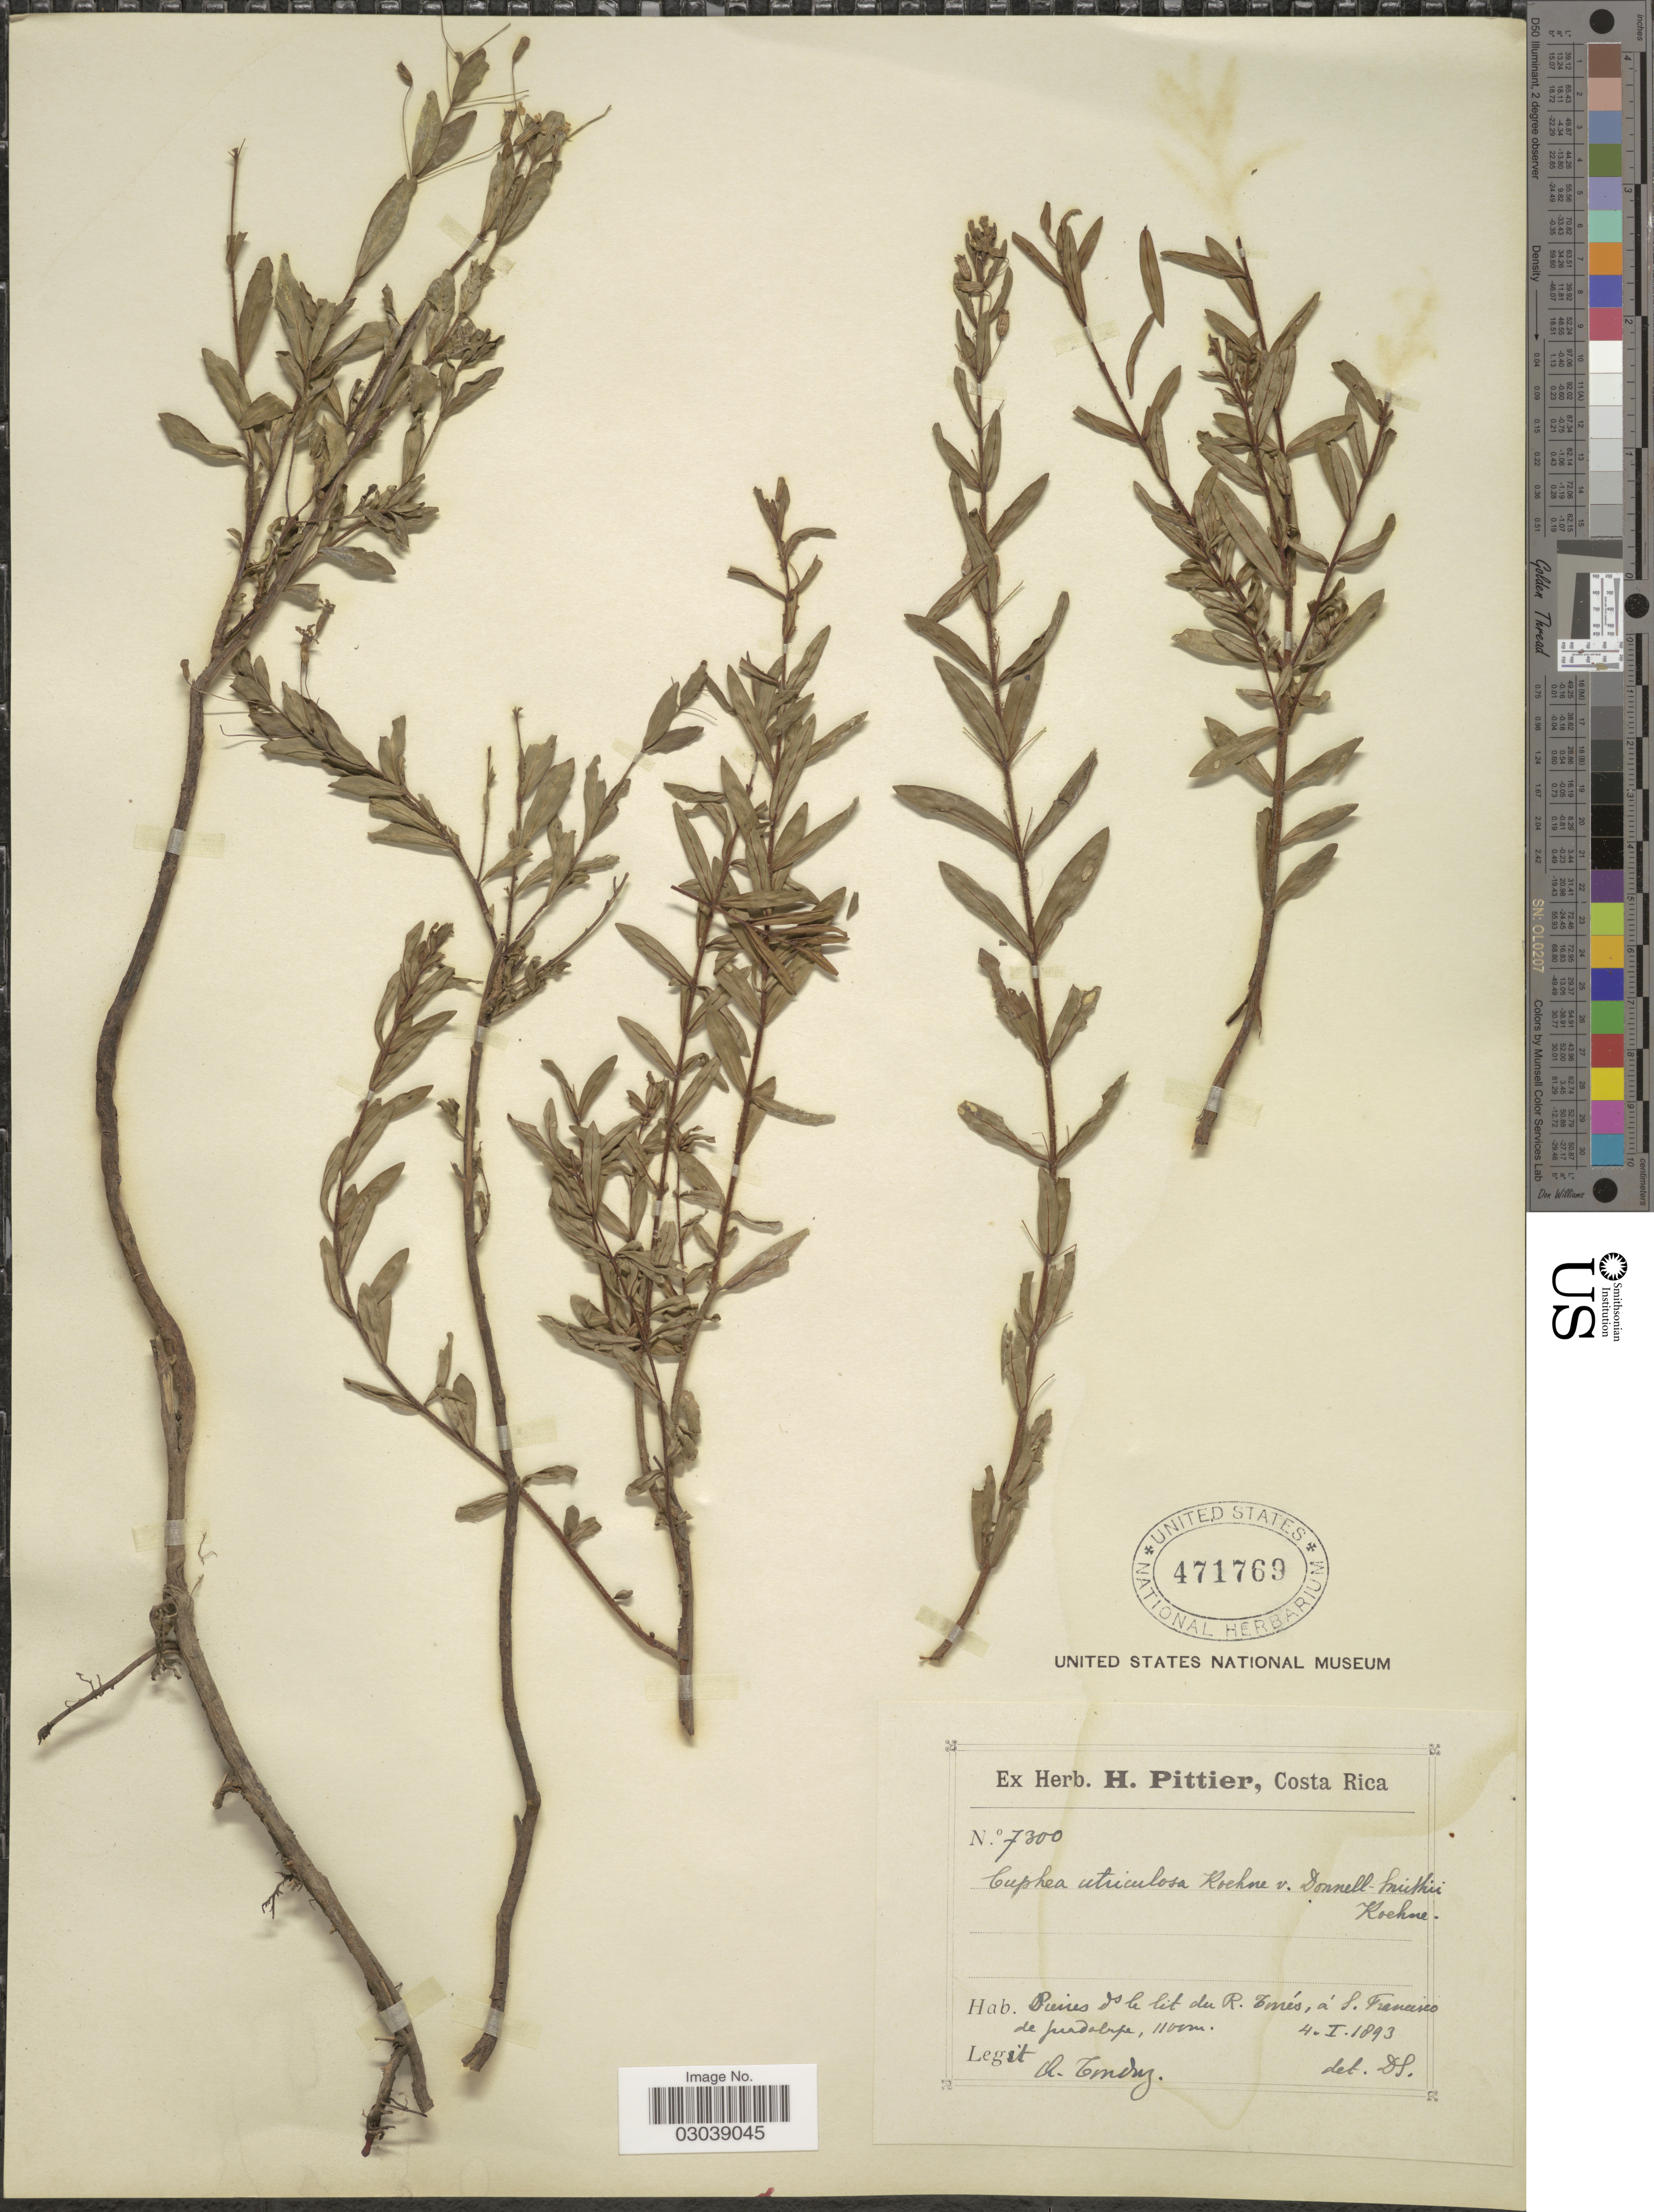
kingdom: Plantae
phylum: Tracheophyta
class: Magnoliopsida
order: Myrtales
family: Lythraceae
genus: Cuphea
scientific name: Cuphea utriculosa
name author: Koehne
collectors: A. Tonduz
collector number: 7300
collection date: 1893-01-04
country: Costa Rica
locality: Pierres des lit du R. Torrés, á S. Francisco de Guadalupe.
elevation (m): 1100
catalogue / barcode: US 471769